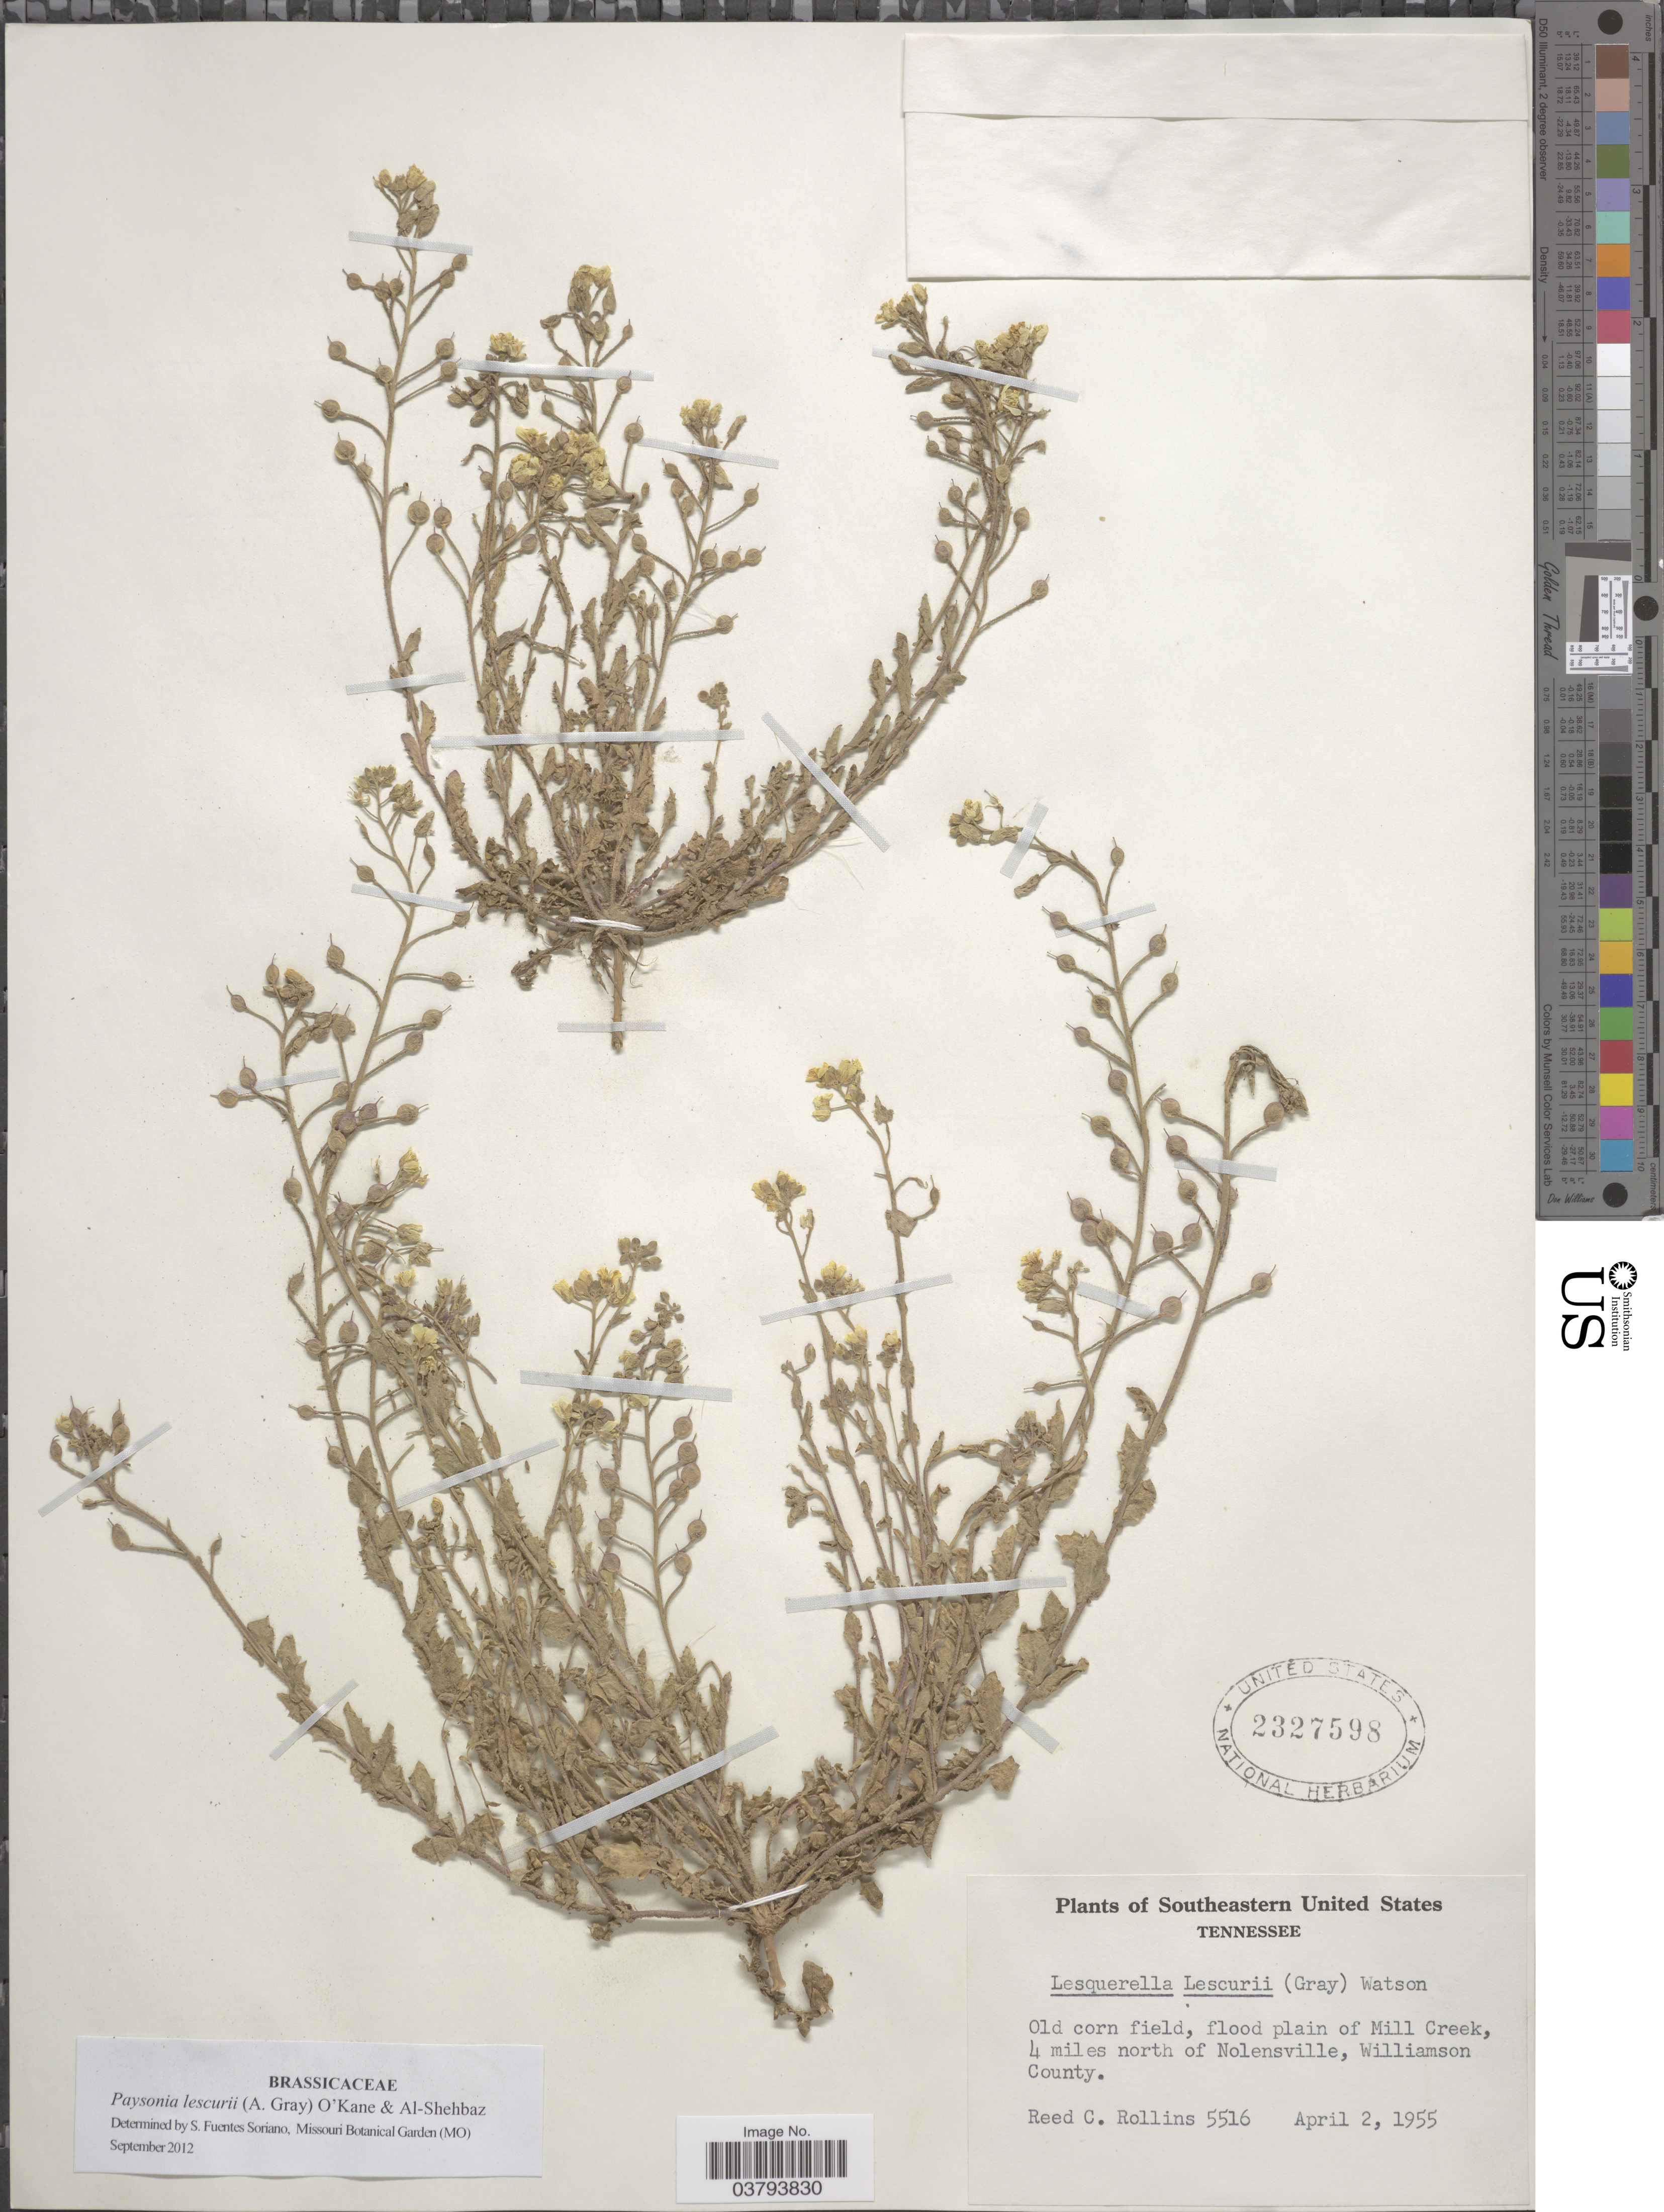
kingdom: Plantae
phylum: Tracheophyta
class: Magnoliopsida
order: Brassicales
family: Brassicaceae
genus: Lesquerella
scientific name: Lesquerella lescurii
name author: (A. Gray) S. Watson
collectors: R. C. Rollins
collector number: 5516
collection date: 1955-04-02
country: United States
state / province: Tennessee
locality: Southeastern United States; Flood plain of Mill Creek, 4 miles north of Nolensville, Williamson County.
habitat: old corn field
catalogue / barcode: US 2327598